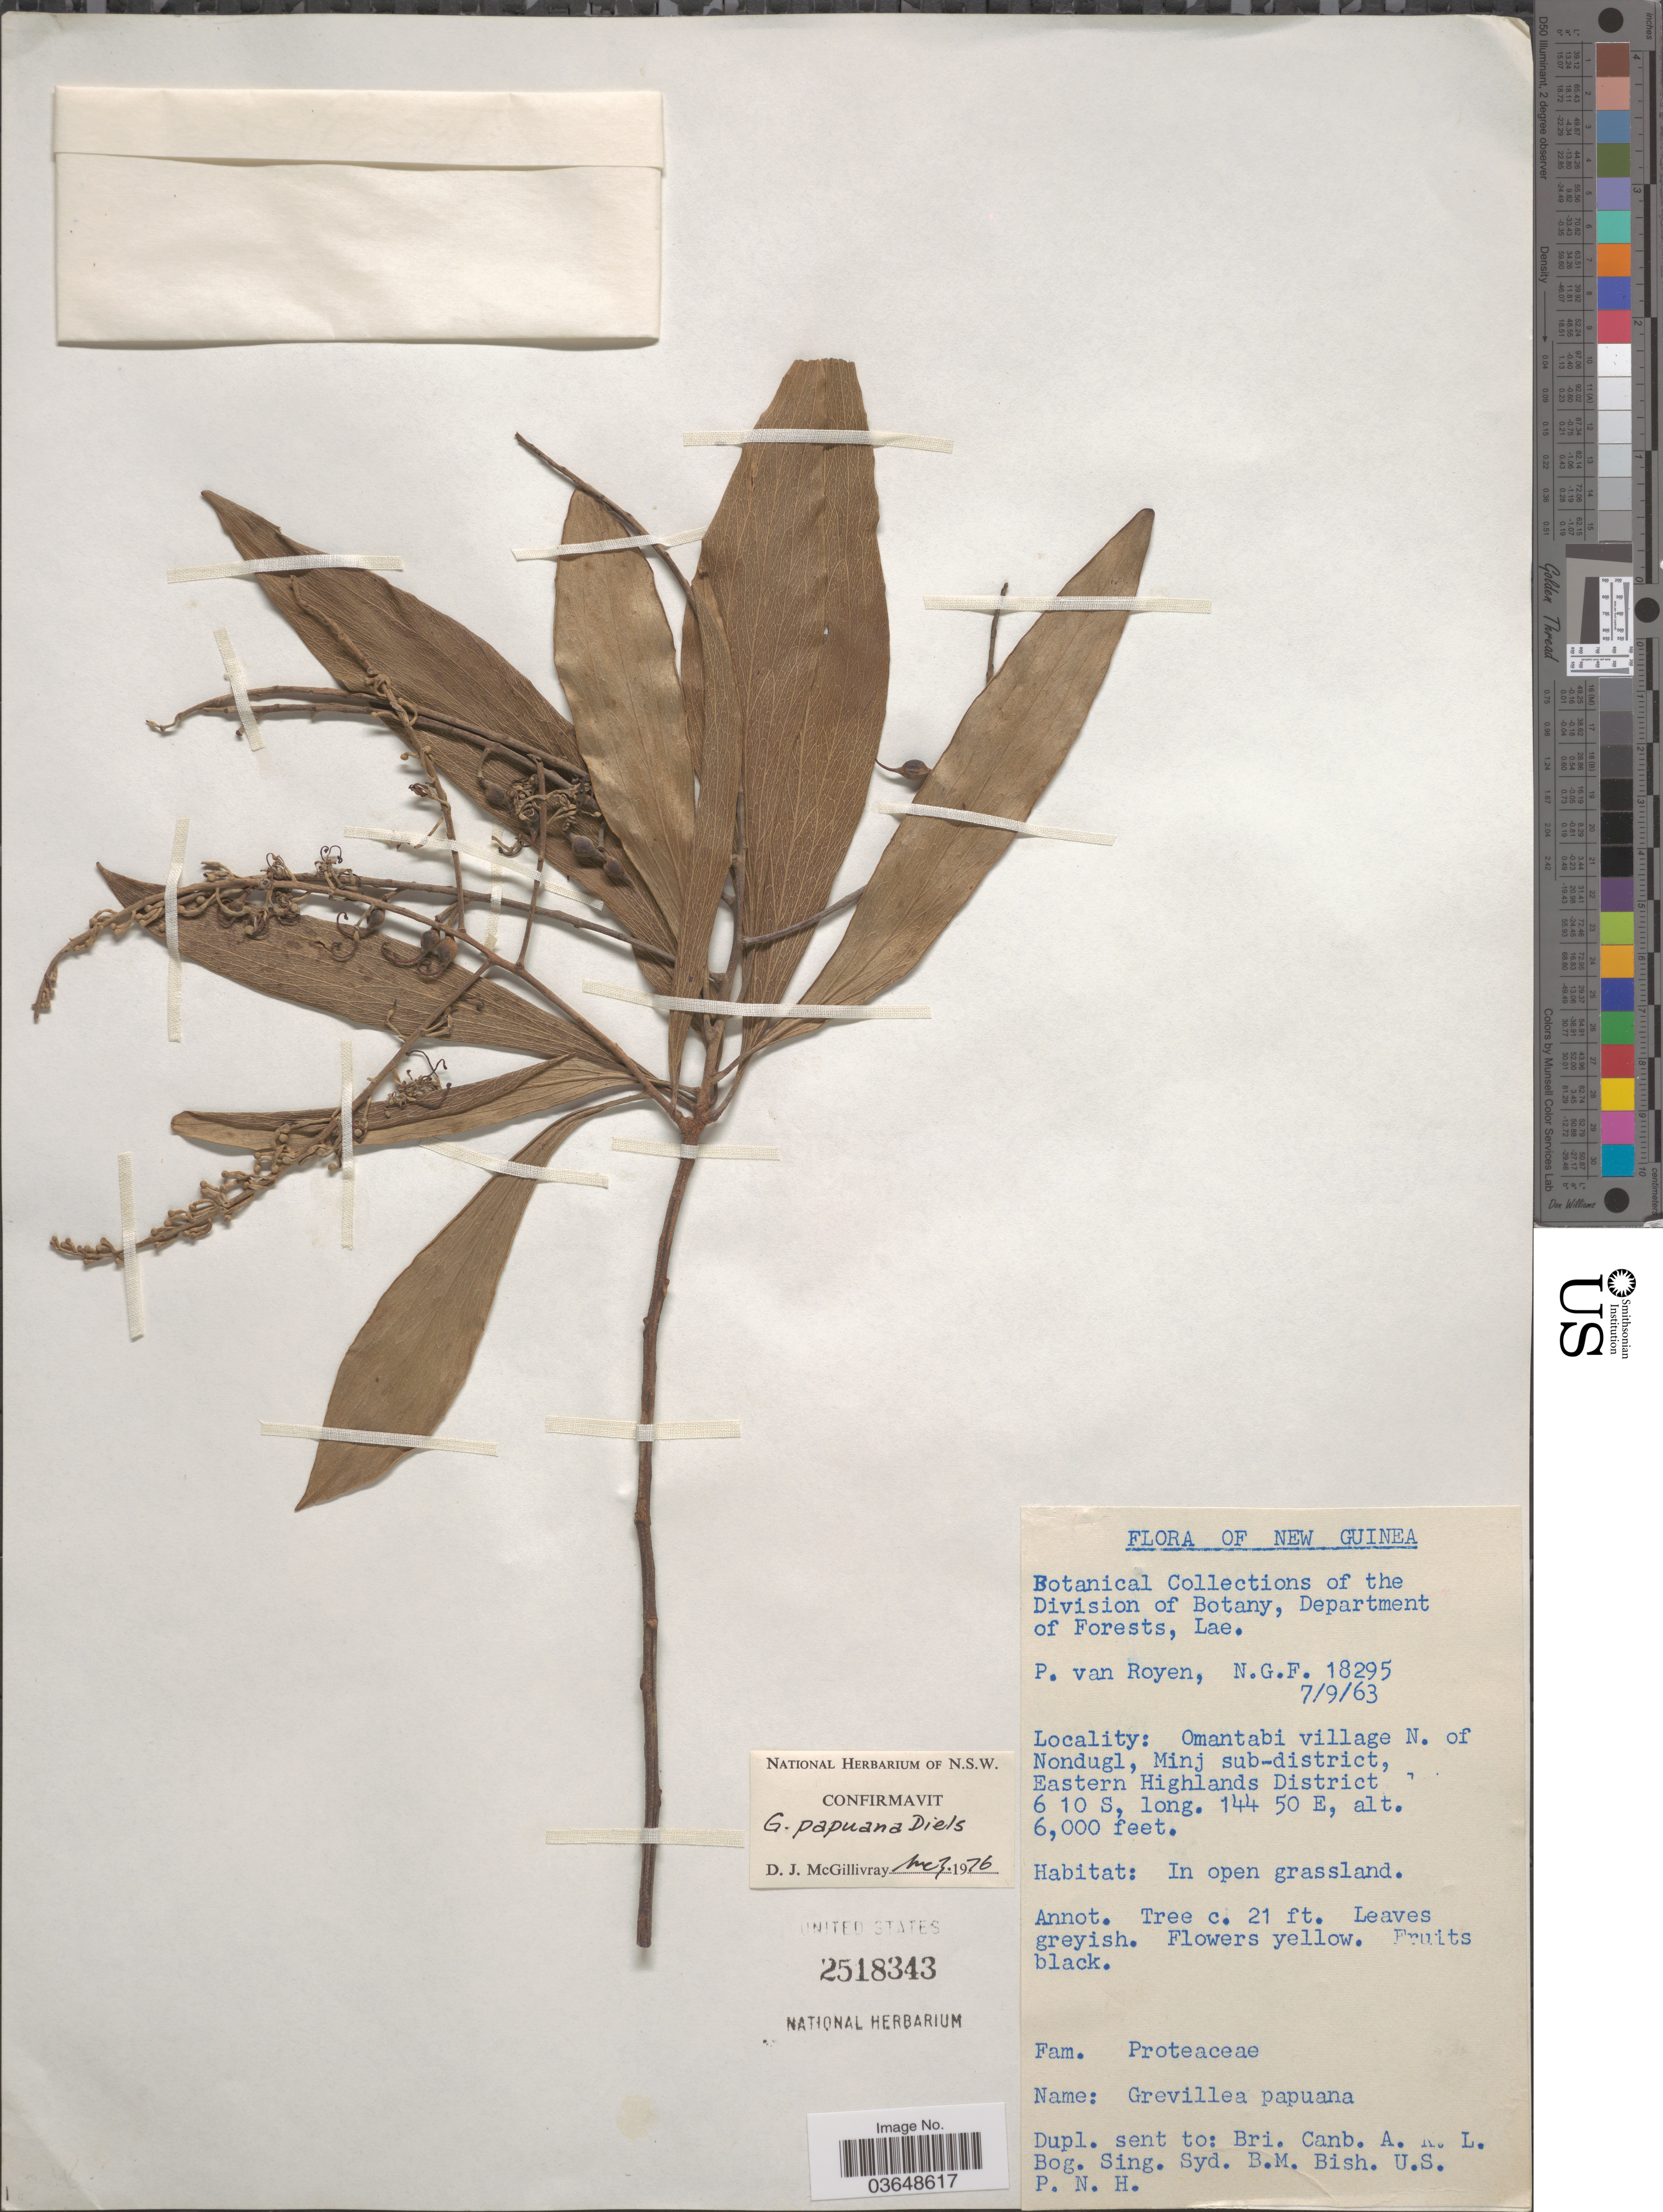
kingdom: Plantae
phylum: Tracheophyta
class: Magnoliopsida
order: Proteales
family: Proteaceae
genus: Grevillea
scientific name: Grevillea papuana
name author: Diels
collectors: P. van Royen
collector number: NGF18295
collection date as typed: Transcribed d/m/y: 7/9/63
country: Papua New Guinea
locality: New Guinea. Omantabi village N. of Nondugl, Minj sub-district, Eastern Highlands District.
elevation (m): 1829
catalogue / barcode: US 2518343